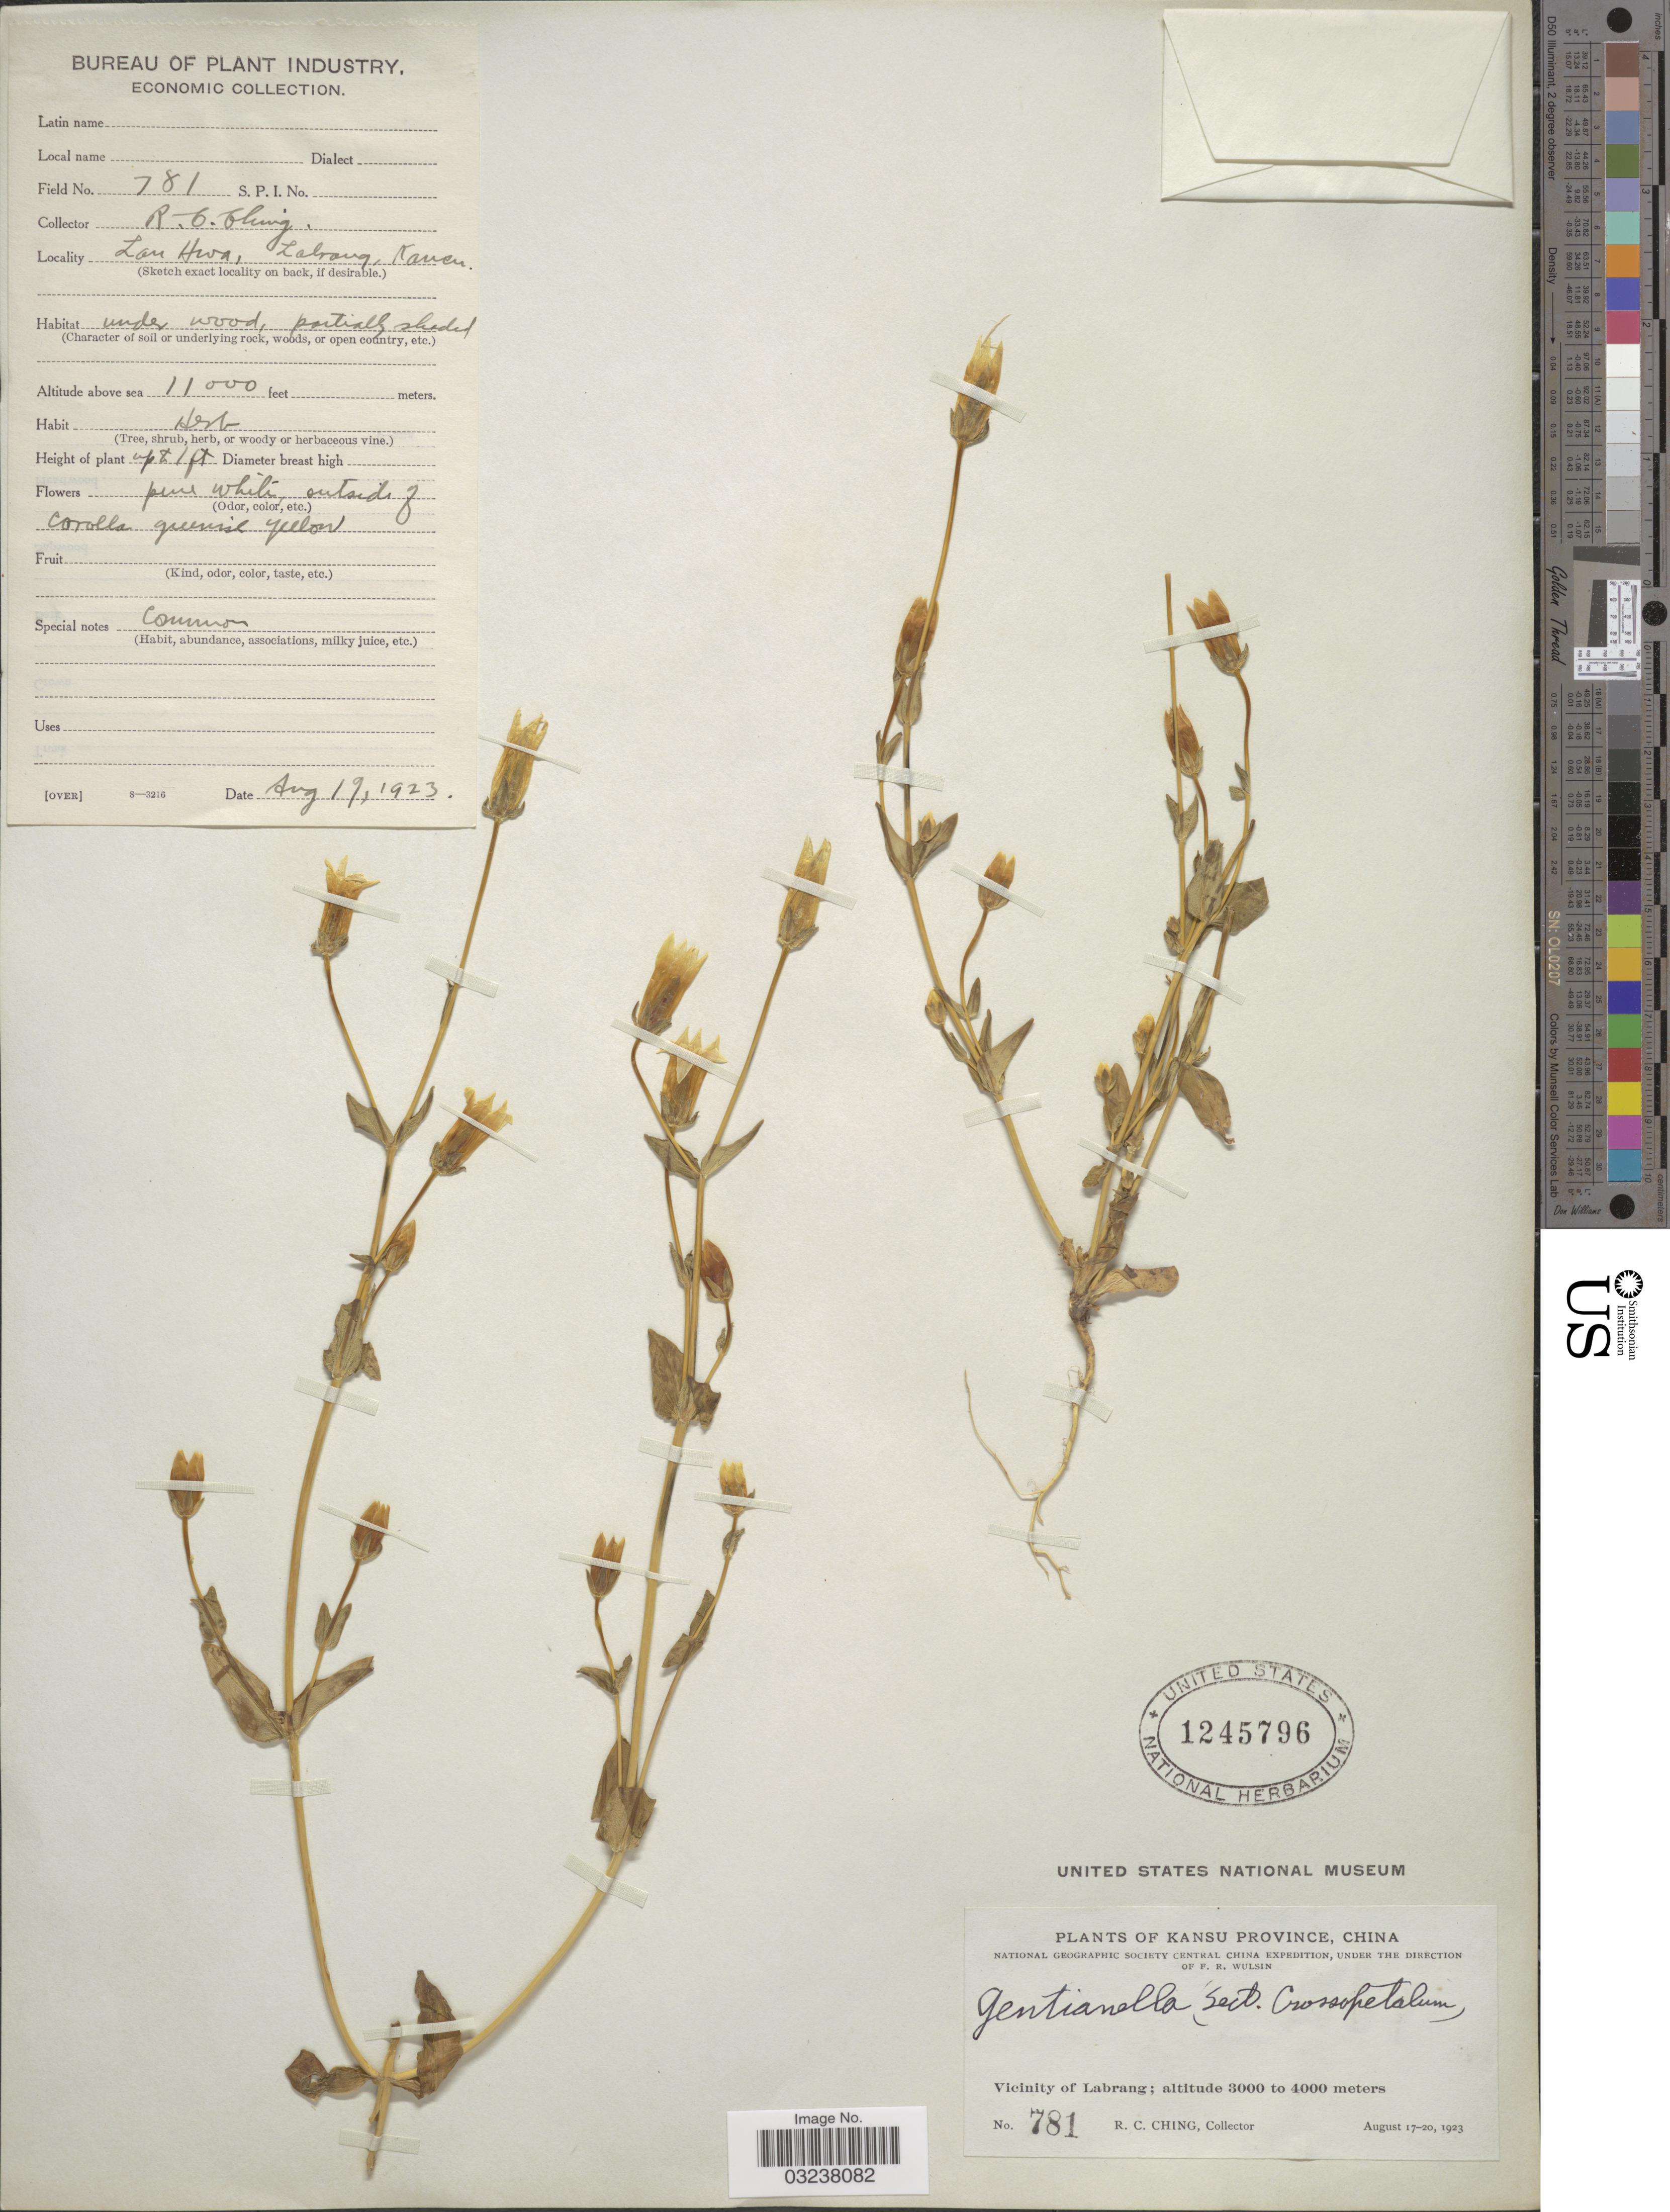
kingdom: Plantae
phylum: Tracheophyta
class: Magnoliopsida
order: Gentianales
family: Gentianaceae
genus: Gentianella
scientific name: Gentianella sp.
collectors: R. C. Ching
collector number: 781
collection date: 1923-08-19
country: China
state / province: Gansu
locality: Kansu Province. Vicinity of Labrang. Lan Hwa, Labrang.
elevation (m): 3353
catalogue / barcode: US 1245796